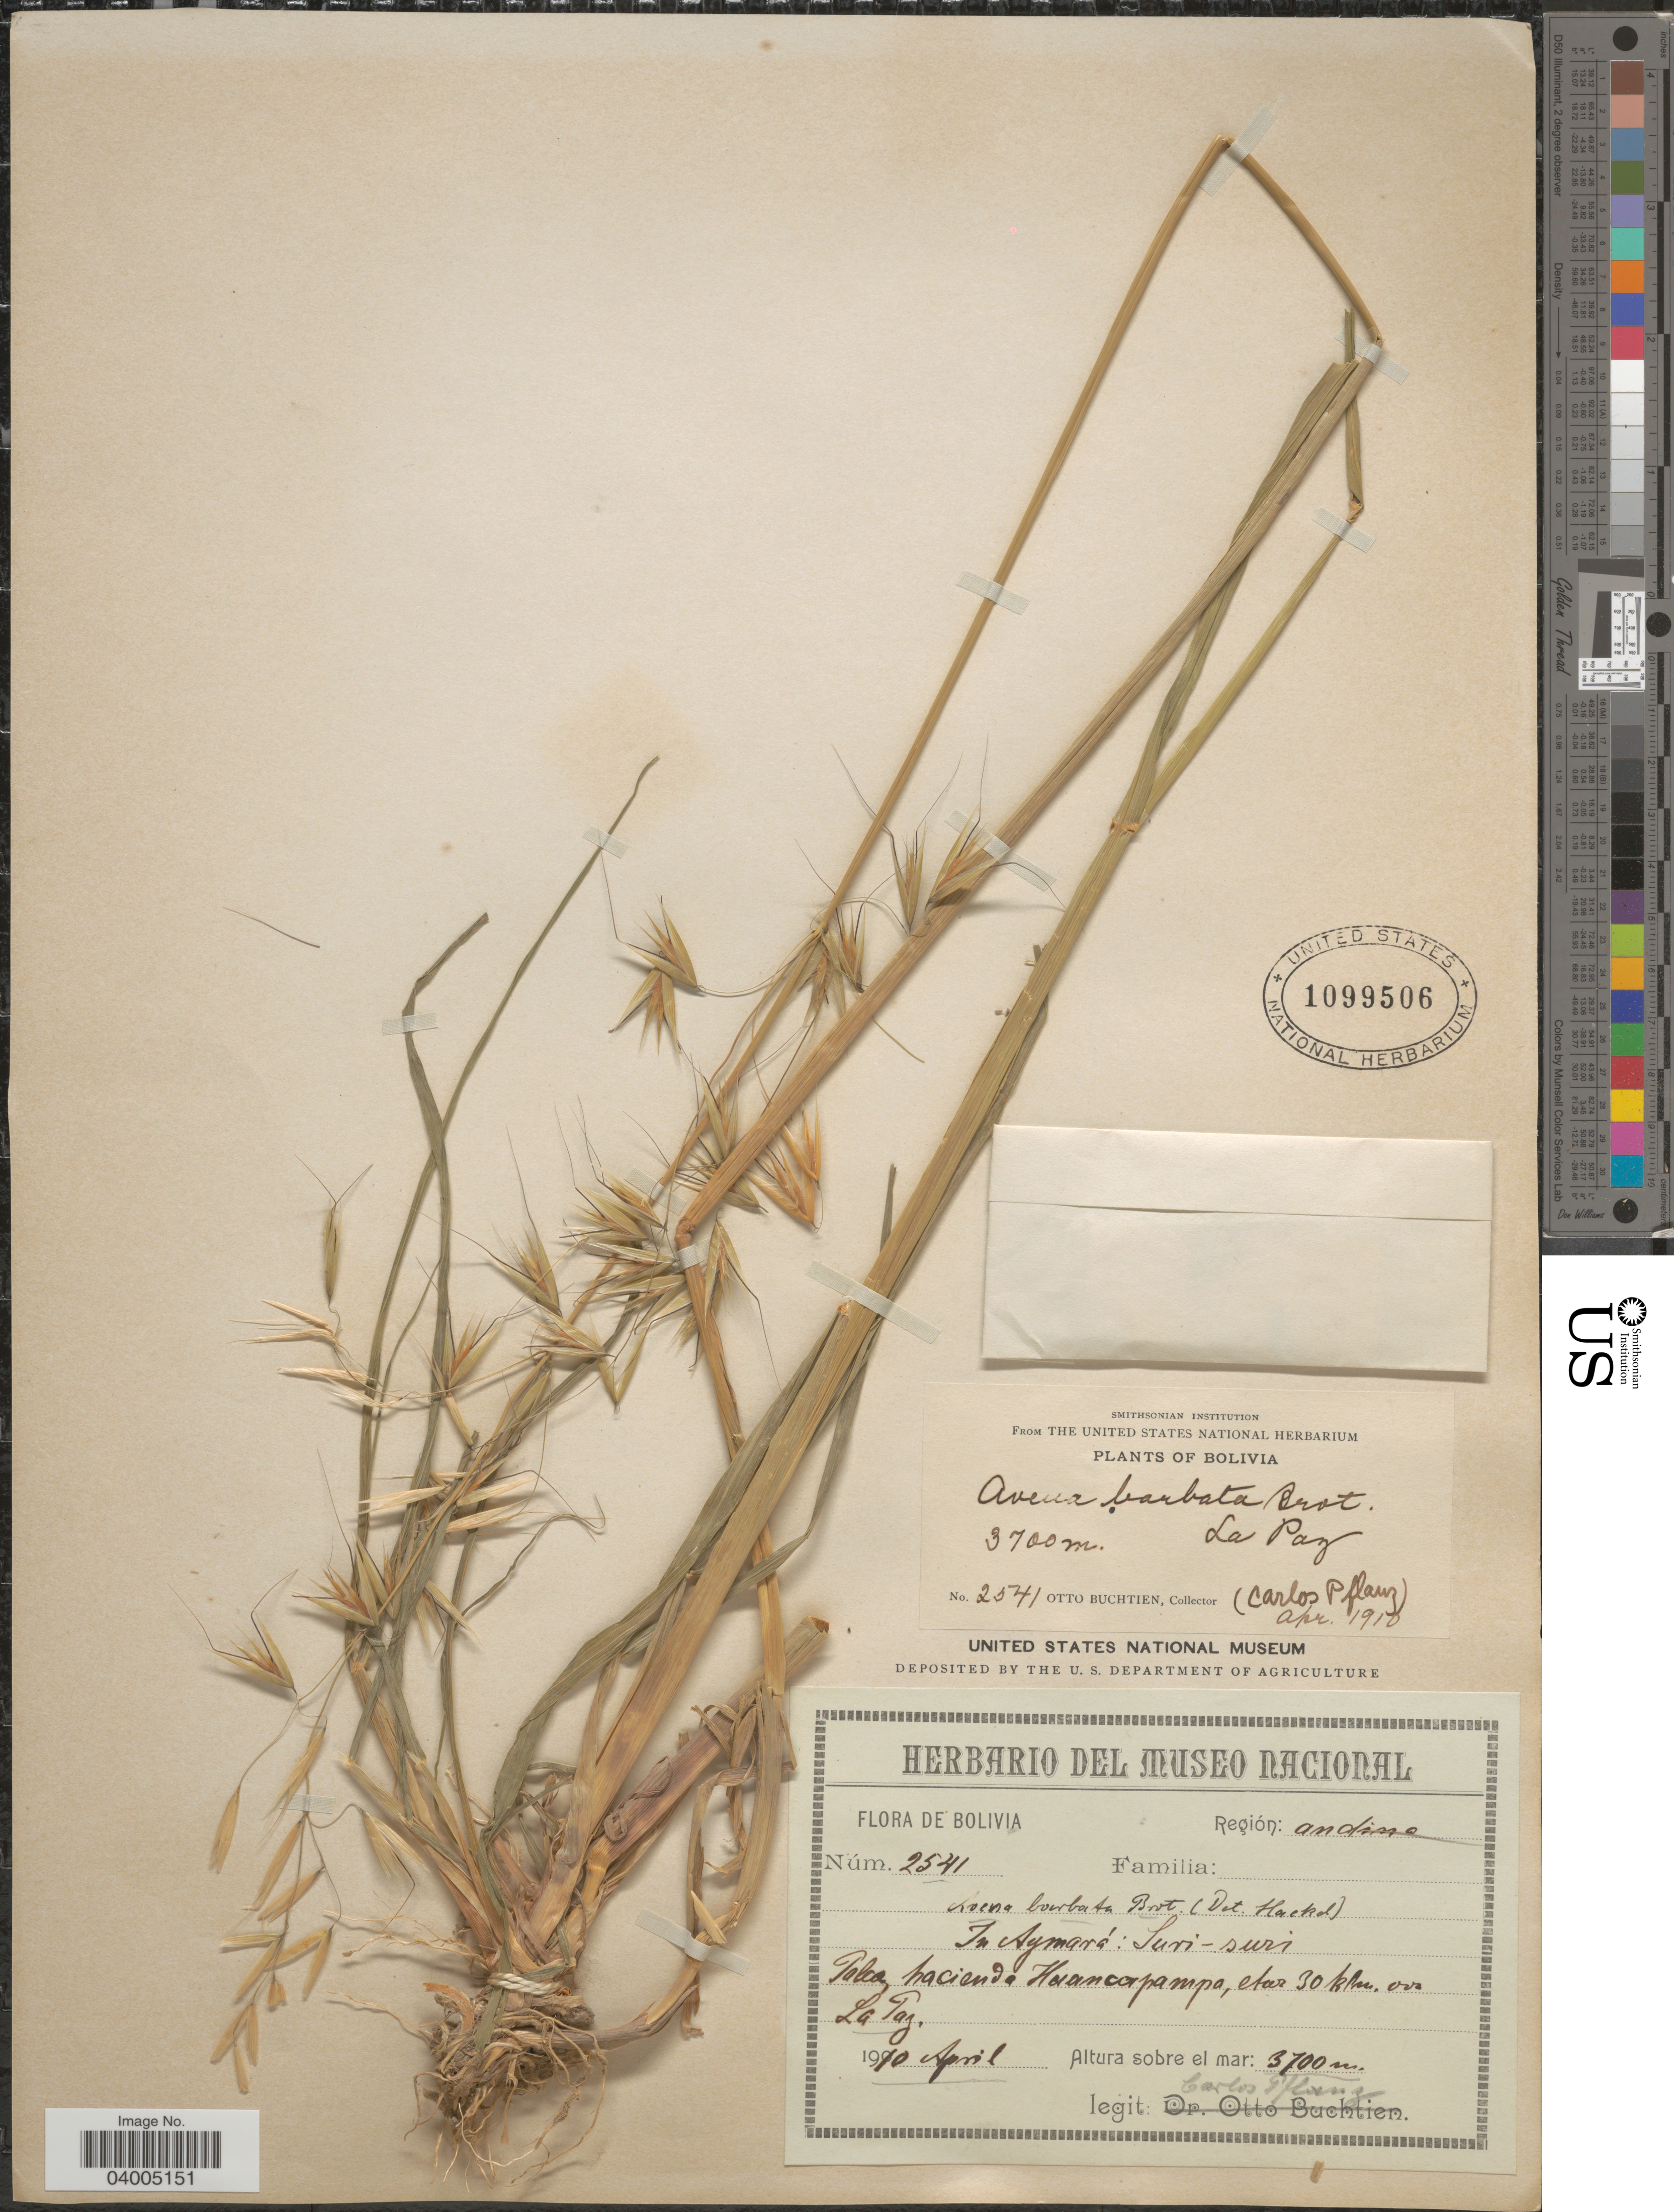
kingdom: Plantae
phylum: Tracheophyta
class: Liliopsida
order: Poales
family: Poaceae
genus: Avena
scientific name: Avena barbata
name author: Pott ex Link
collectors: C. Pflanz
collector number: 2541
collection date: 1910-04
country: Bolivia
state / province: La Paz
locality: Región: andina. Palca, hacienda Huancapampa, ete 30 klm on La Paz.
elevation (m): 3700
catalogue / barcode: US 1099506